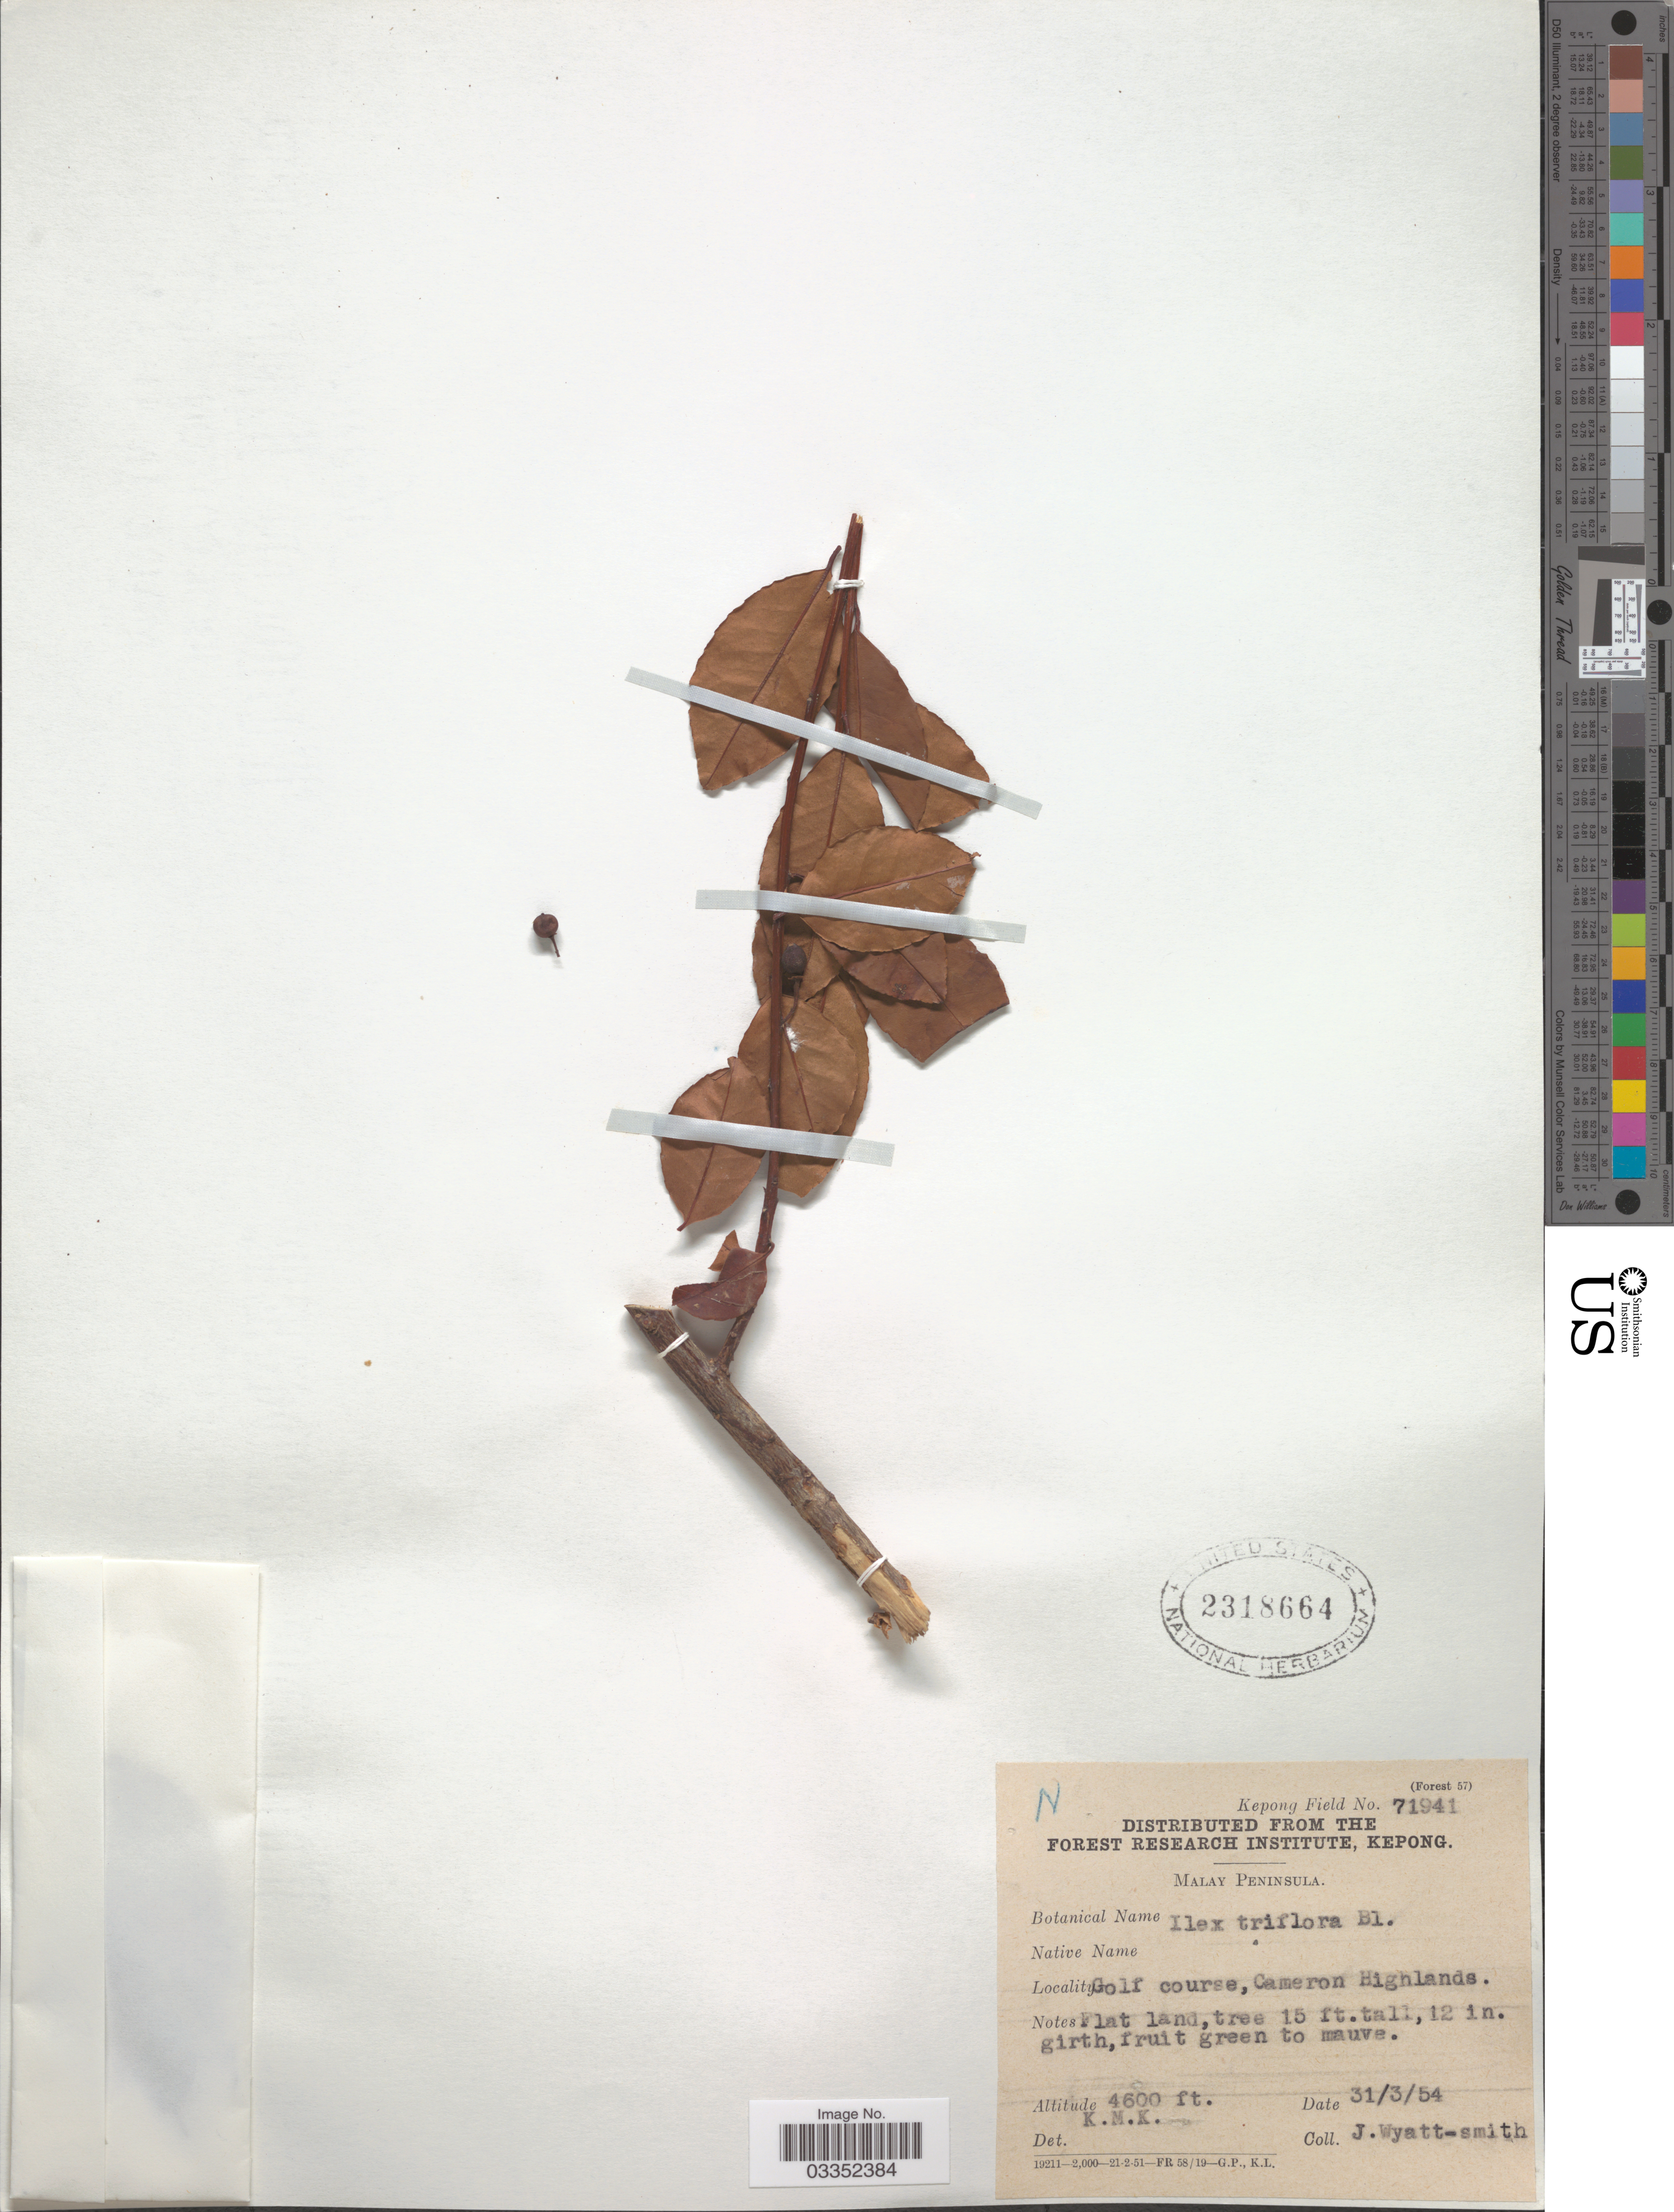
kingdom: Plantae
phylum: Tracheophyta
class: Magnoliopsida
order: Aquifoliales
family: Aquifoliaceae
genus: Ilex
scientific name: Ilex triflora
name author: Blume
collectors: J. Wyatt-Smith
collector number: Kepong Field 71941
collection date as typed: Transcribed d/m/y: 31/3/54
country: Malaysia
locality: Malay Peninsula, Golf Course, Cameron Highlands.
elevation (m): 1402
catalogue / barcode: US 2318664